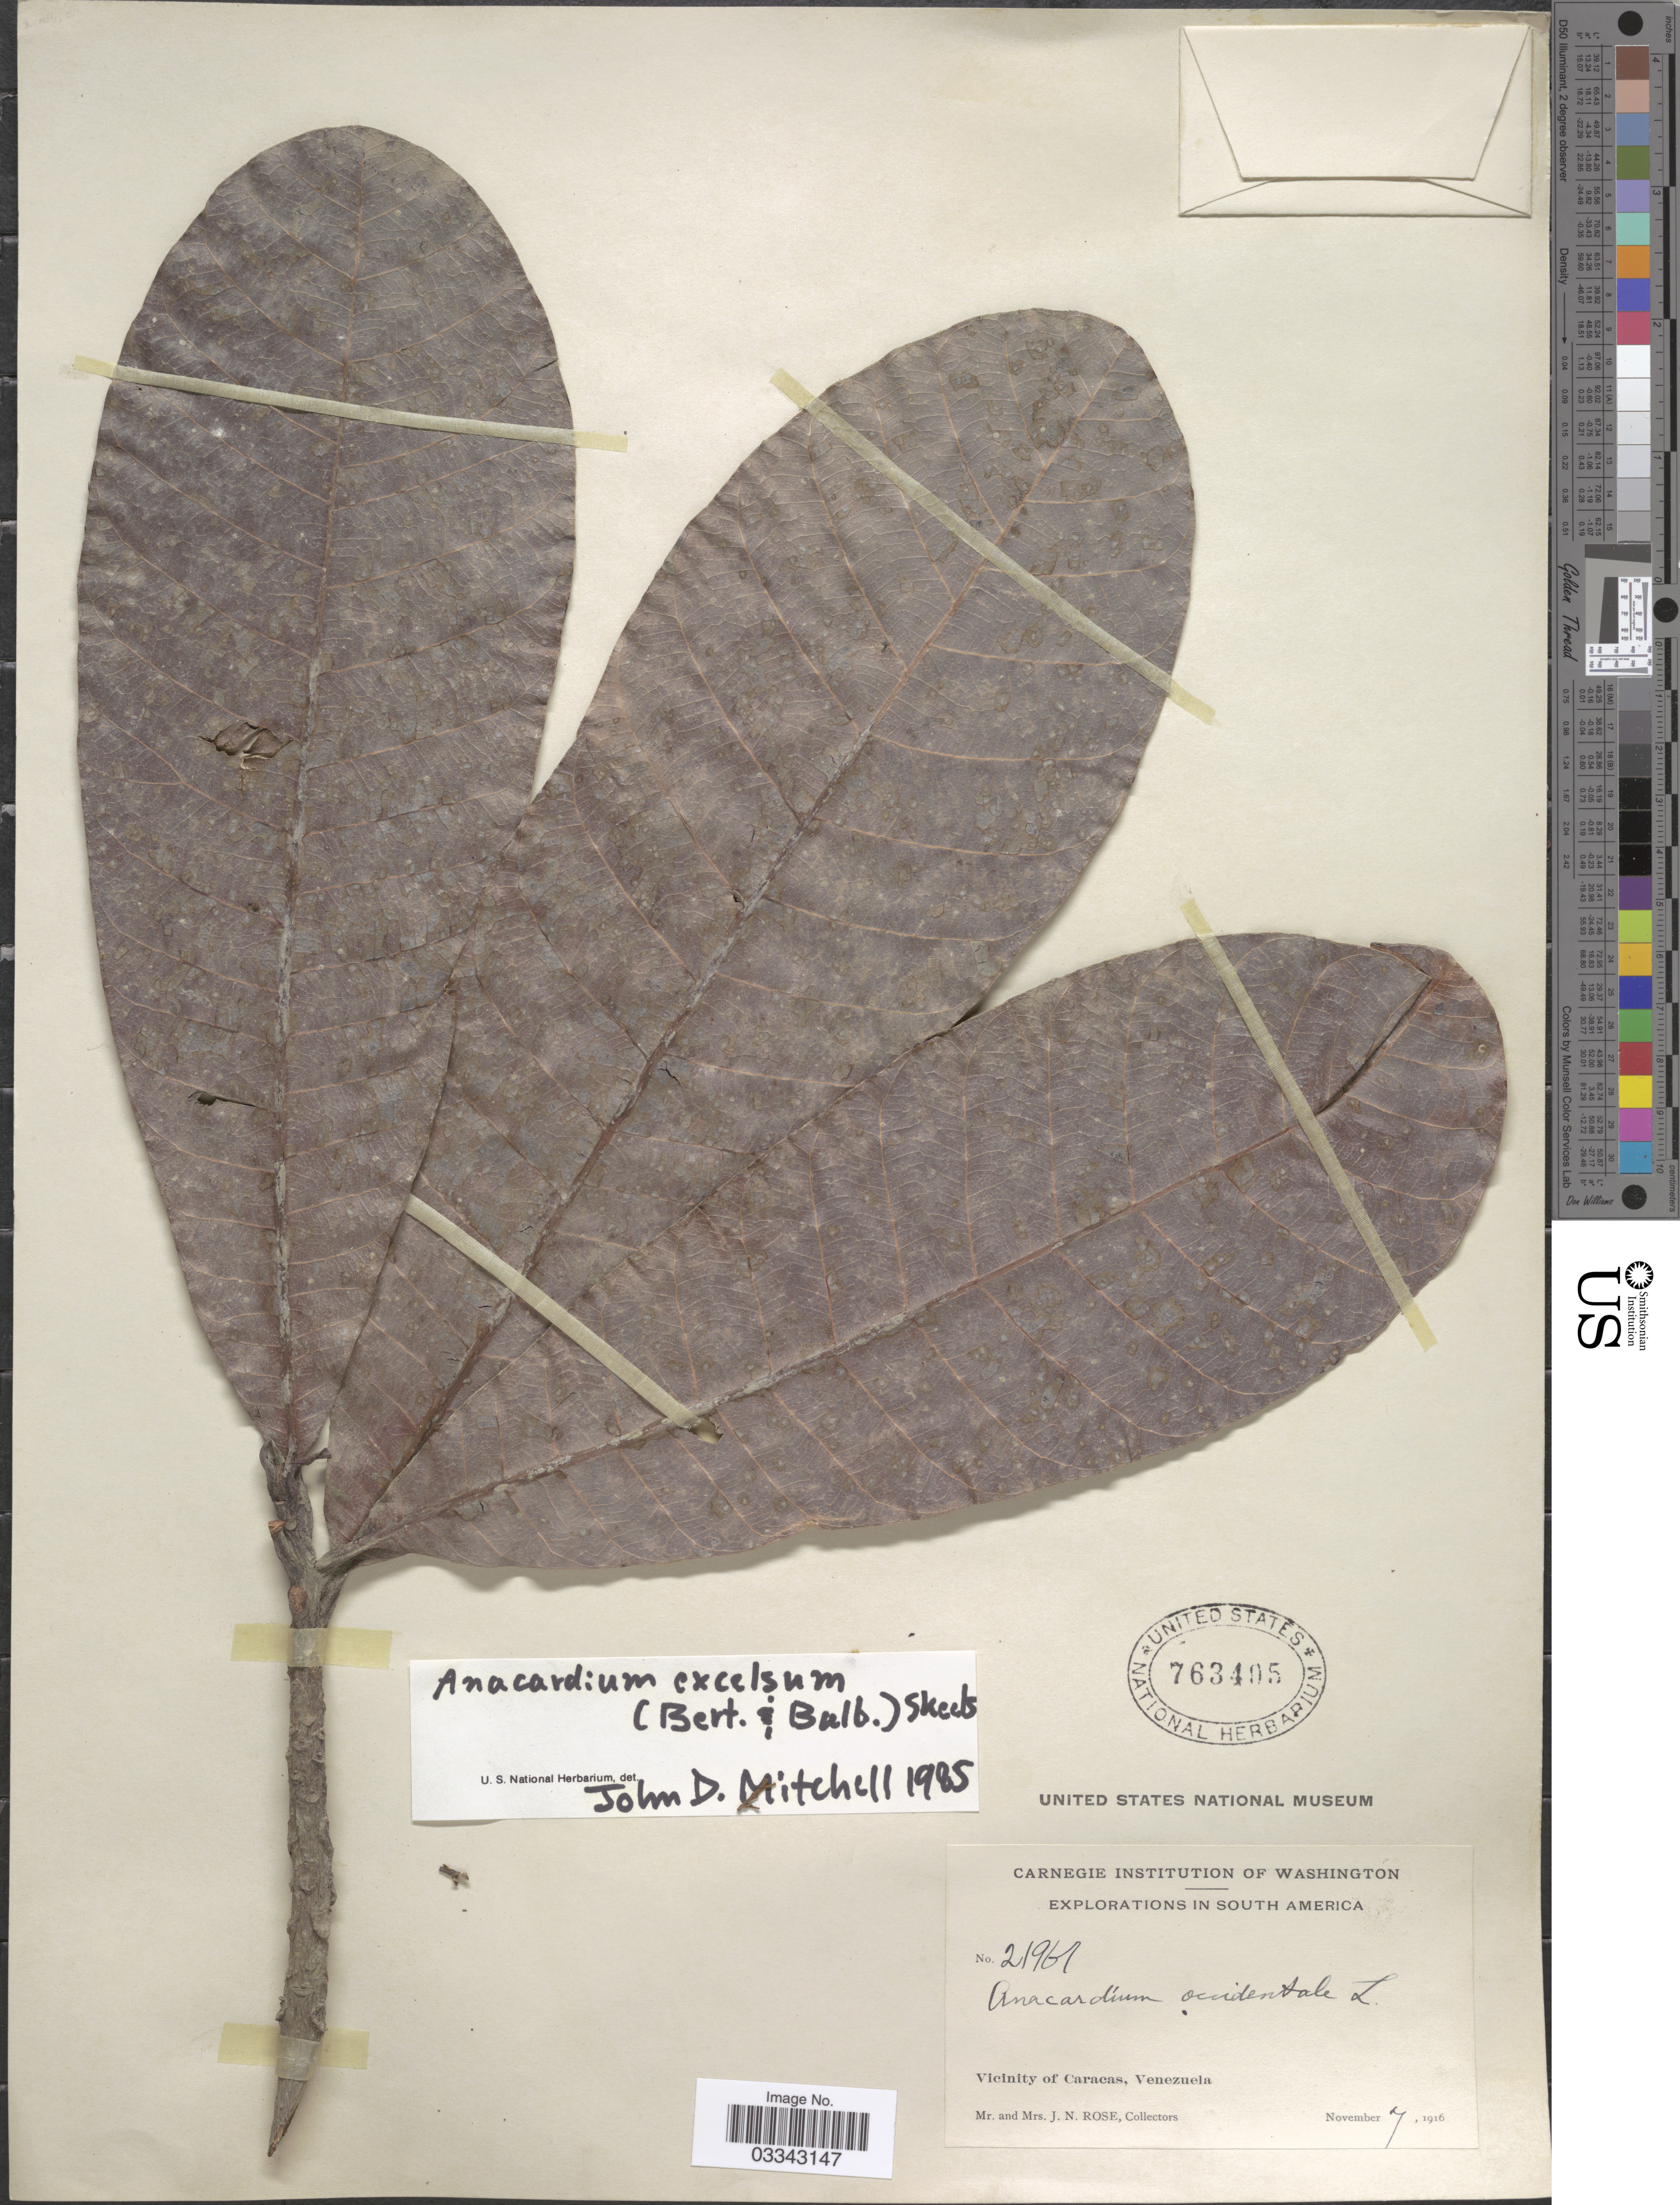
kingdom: Plantae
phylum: Tracheophyta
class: Magnoliopsida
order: Sapindales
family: Anacardiaceae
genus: Anacardium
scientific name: Anacardium excelsum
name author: (Kunth) Skeels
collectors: J. N. Rose & L. B. Rose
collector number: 21961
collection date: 1916-11-07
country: Venezuela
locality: Vicinity of Caracas.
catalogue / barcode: US 763405